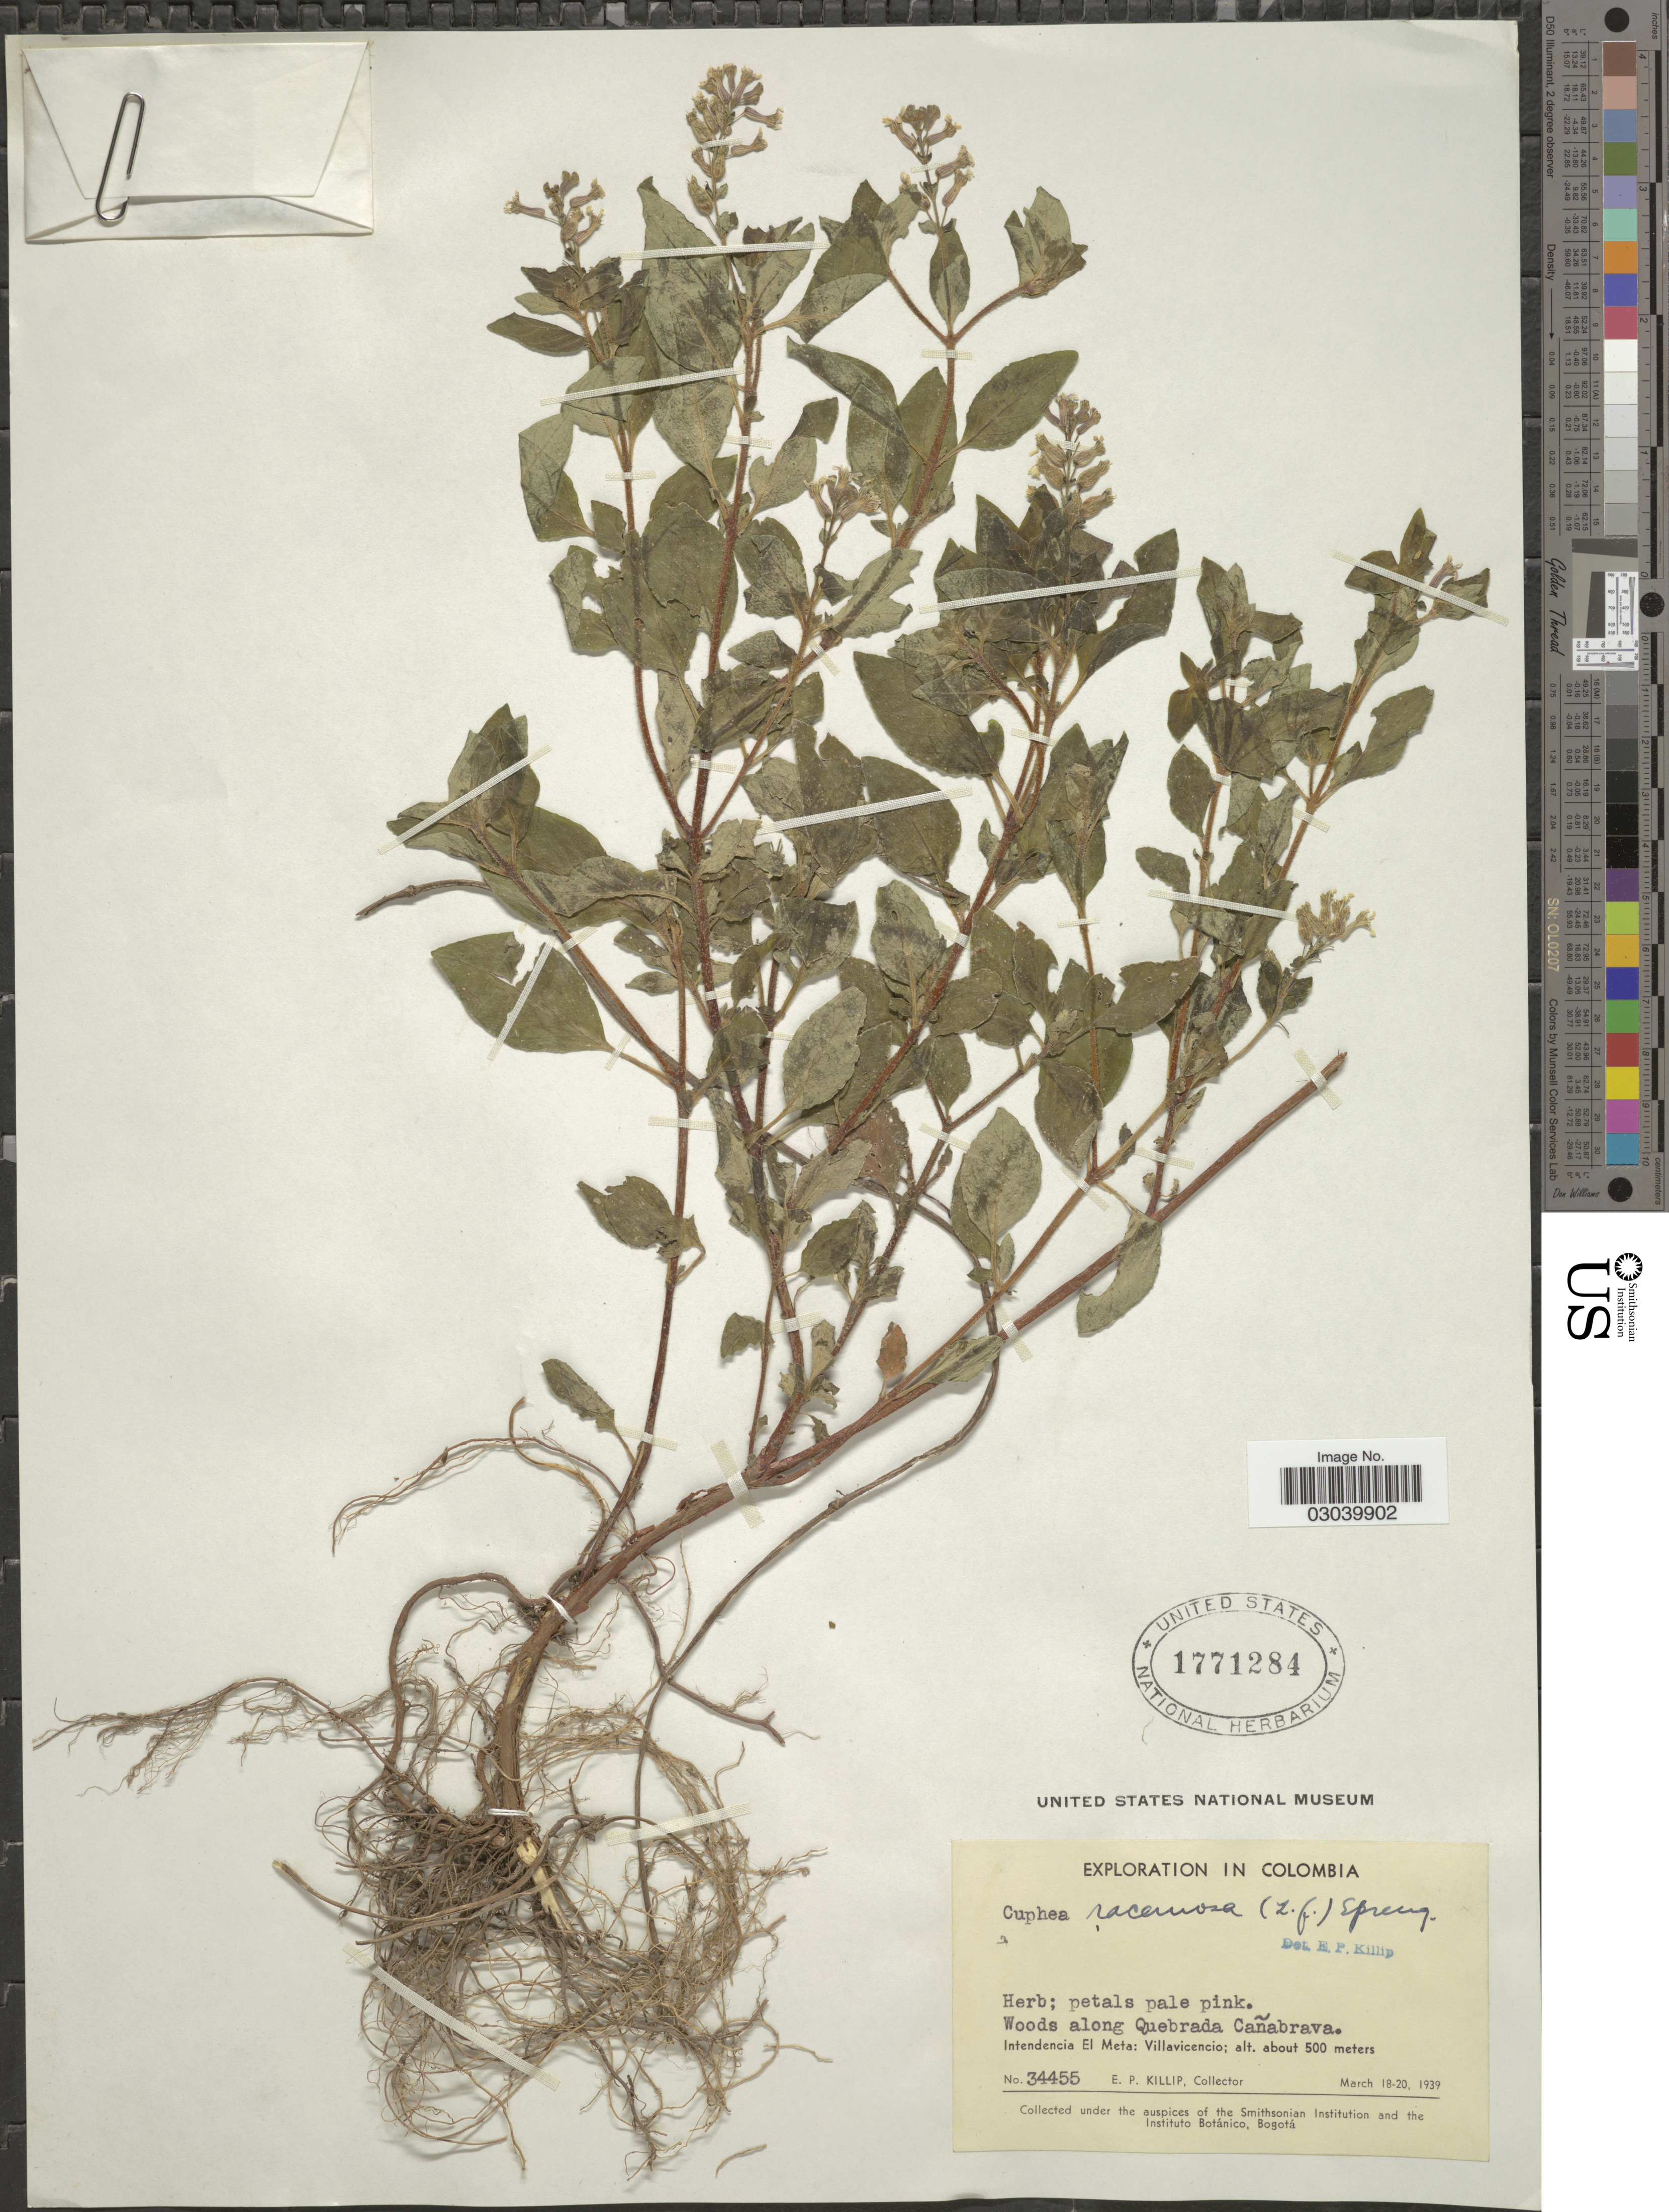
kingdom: Plantae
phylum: Tracheophyta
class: Magnoliopsida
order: Myrtales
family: Lythraceae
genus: Cuphea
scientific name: Cuphea racemosa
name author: (L. f.) Spreng.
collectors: E. P. Killip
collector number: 34455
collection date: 1939-03-18/1939-03-20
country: Colombia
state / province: Meta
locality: Woods along Quebrada Cañabrava. Intendencia El Meta: Villavicencio.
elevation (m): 500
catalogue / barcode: US 1771284